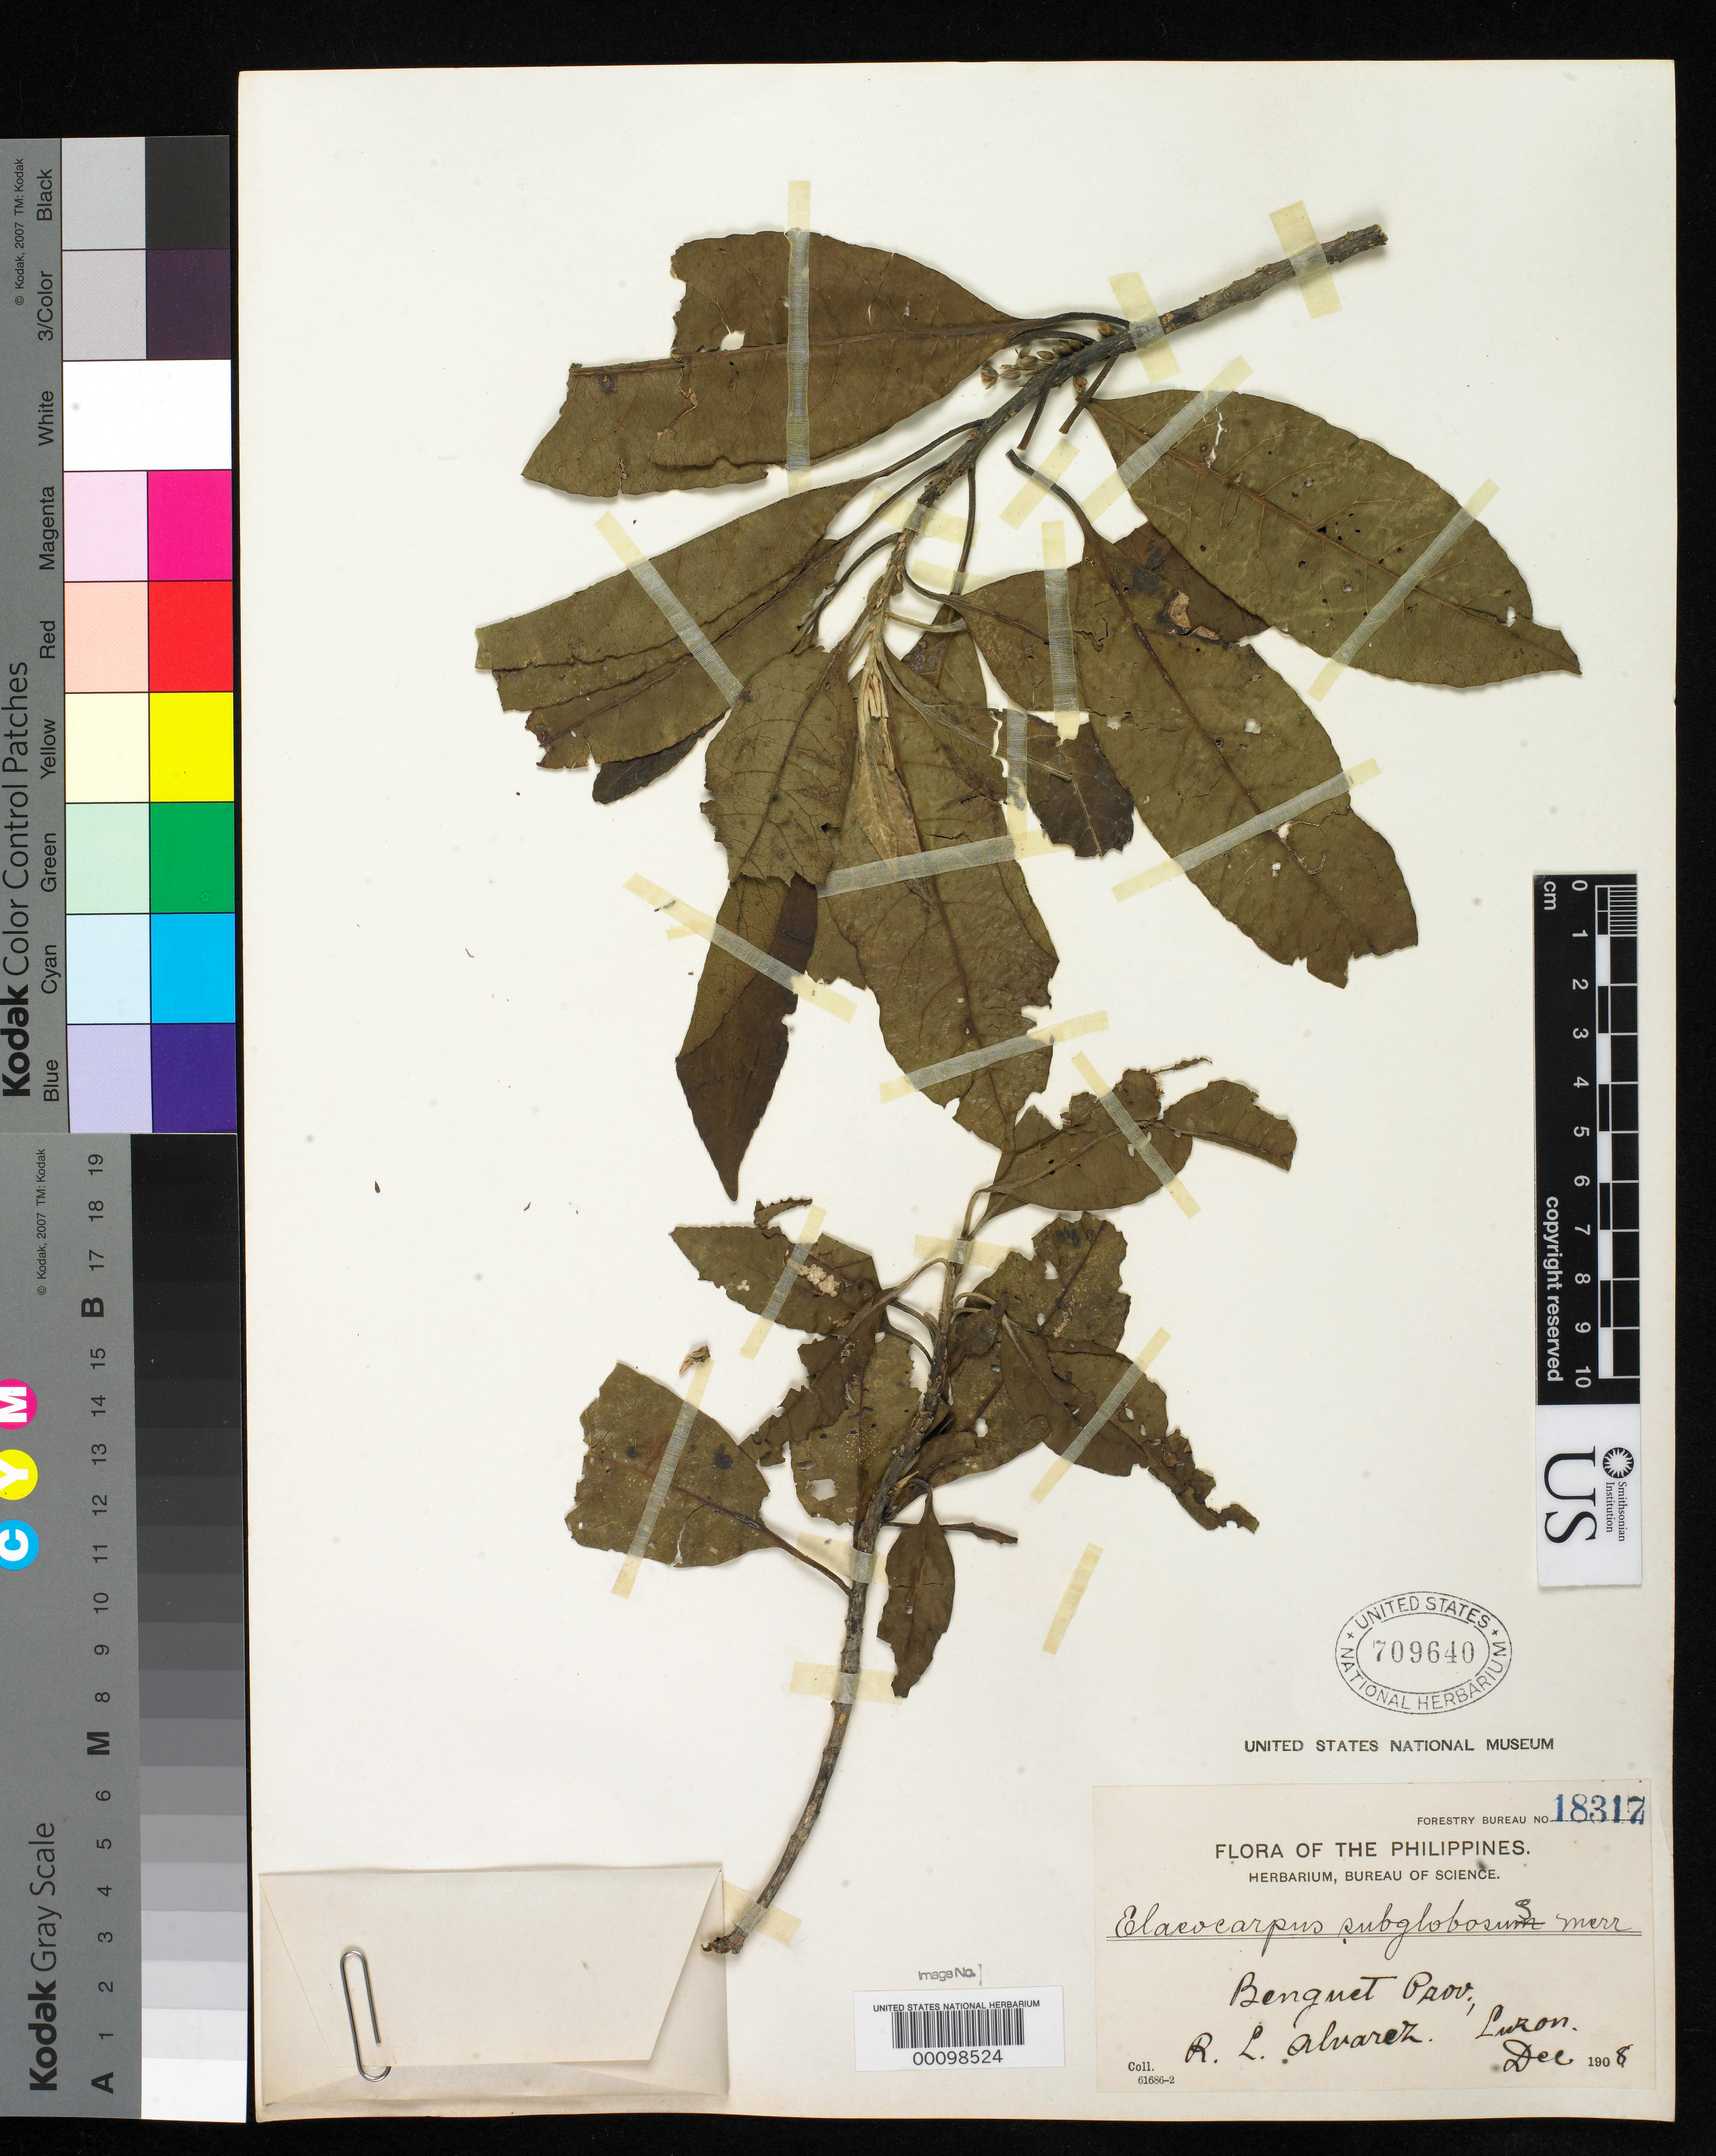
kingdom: Plantae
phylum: Tracheophyta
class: Magnoliopsida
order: Oxalidales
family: Elaeocarpaceae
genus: Elaeocarpus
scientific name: Elaeocarpus subglobosus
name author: Merr.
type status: Syntype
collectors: R. Alvarez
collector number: For. Bur. 18317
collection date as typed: Dec 1908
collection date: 1908-12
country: Philippines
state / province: Cordillera (Administrative Region)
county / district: Benguet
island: Luzon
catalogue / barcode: US 709640